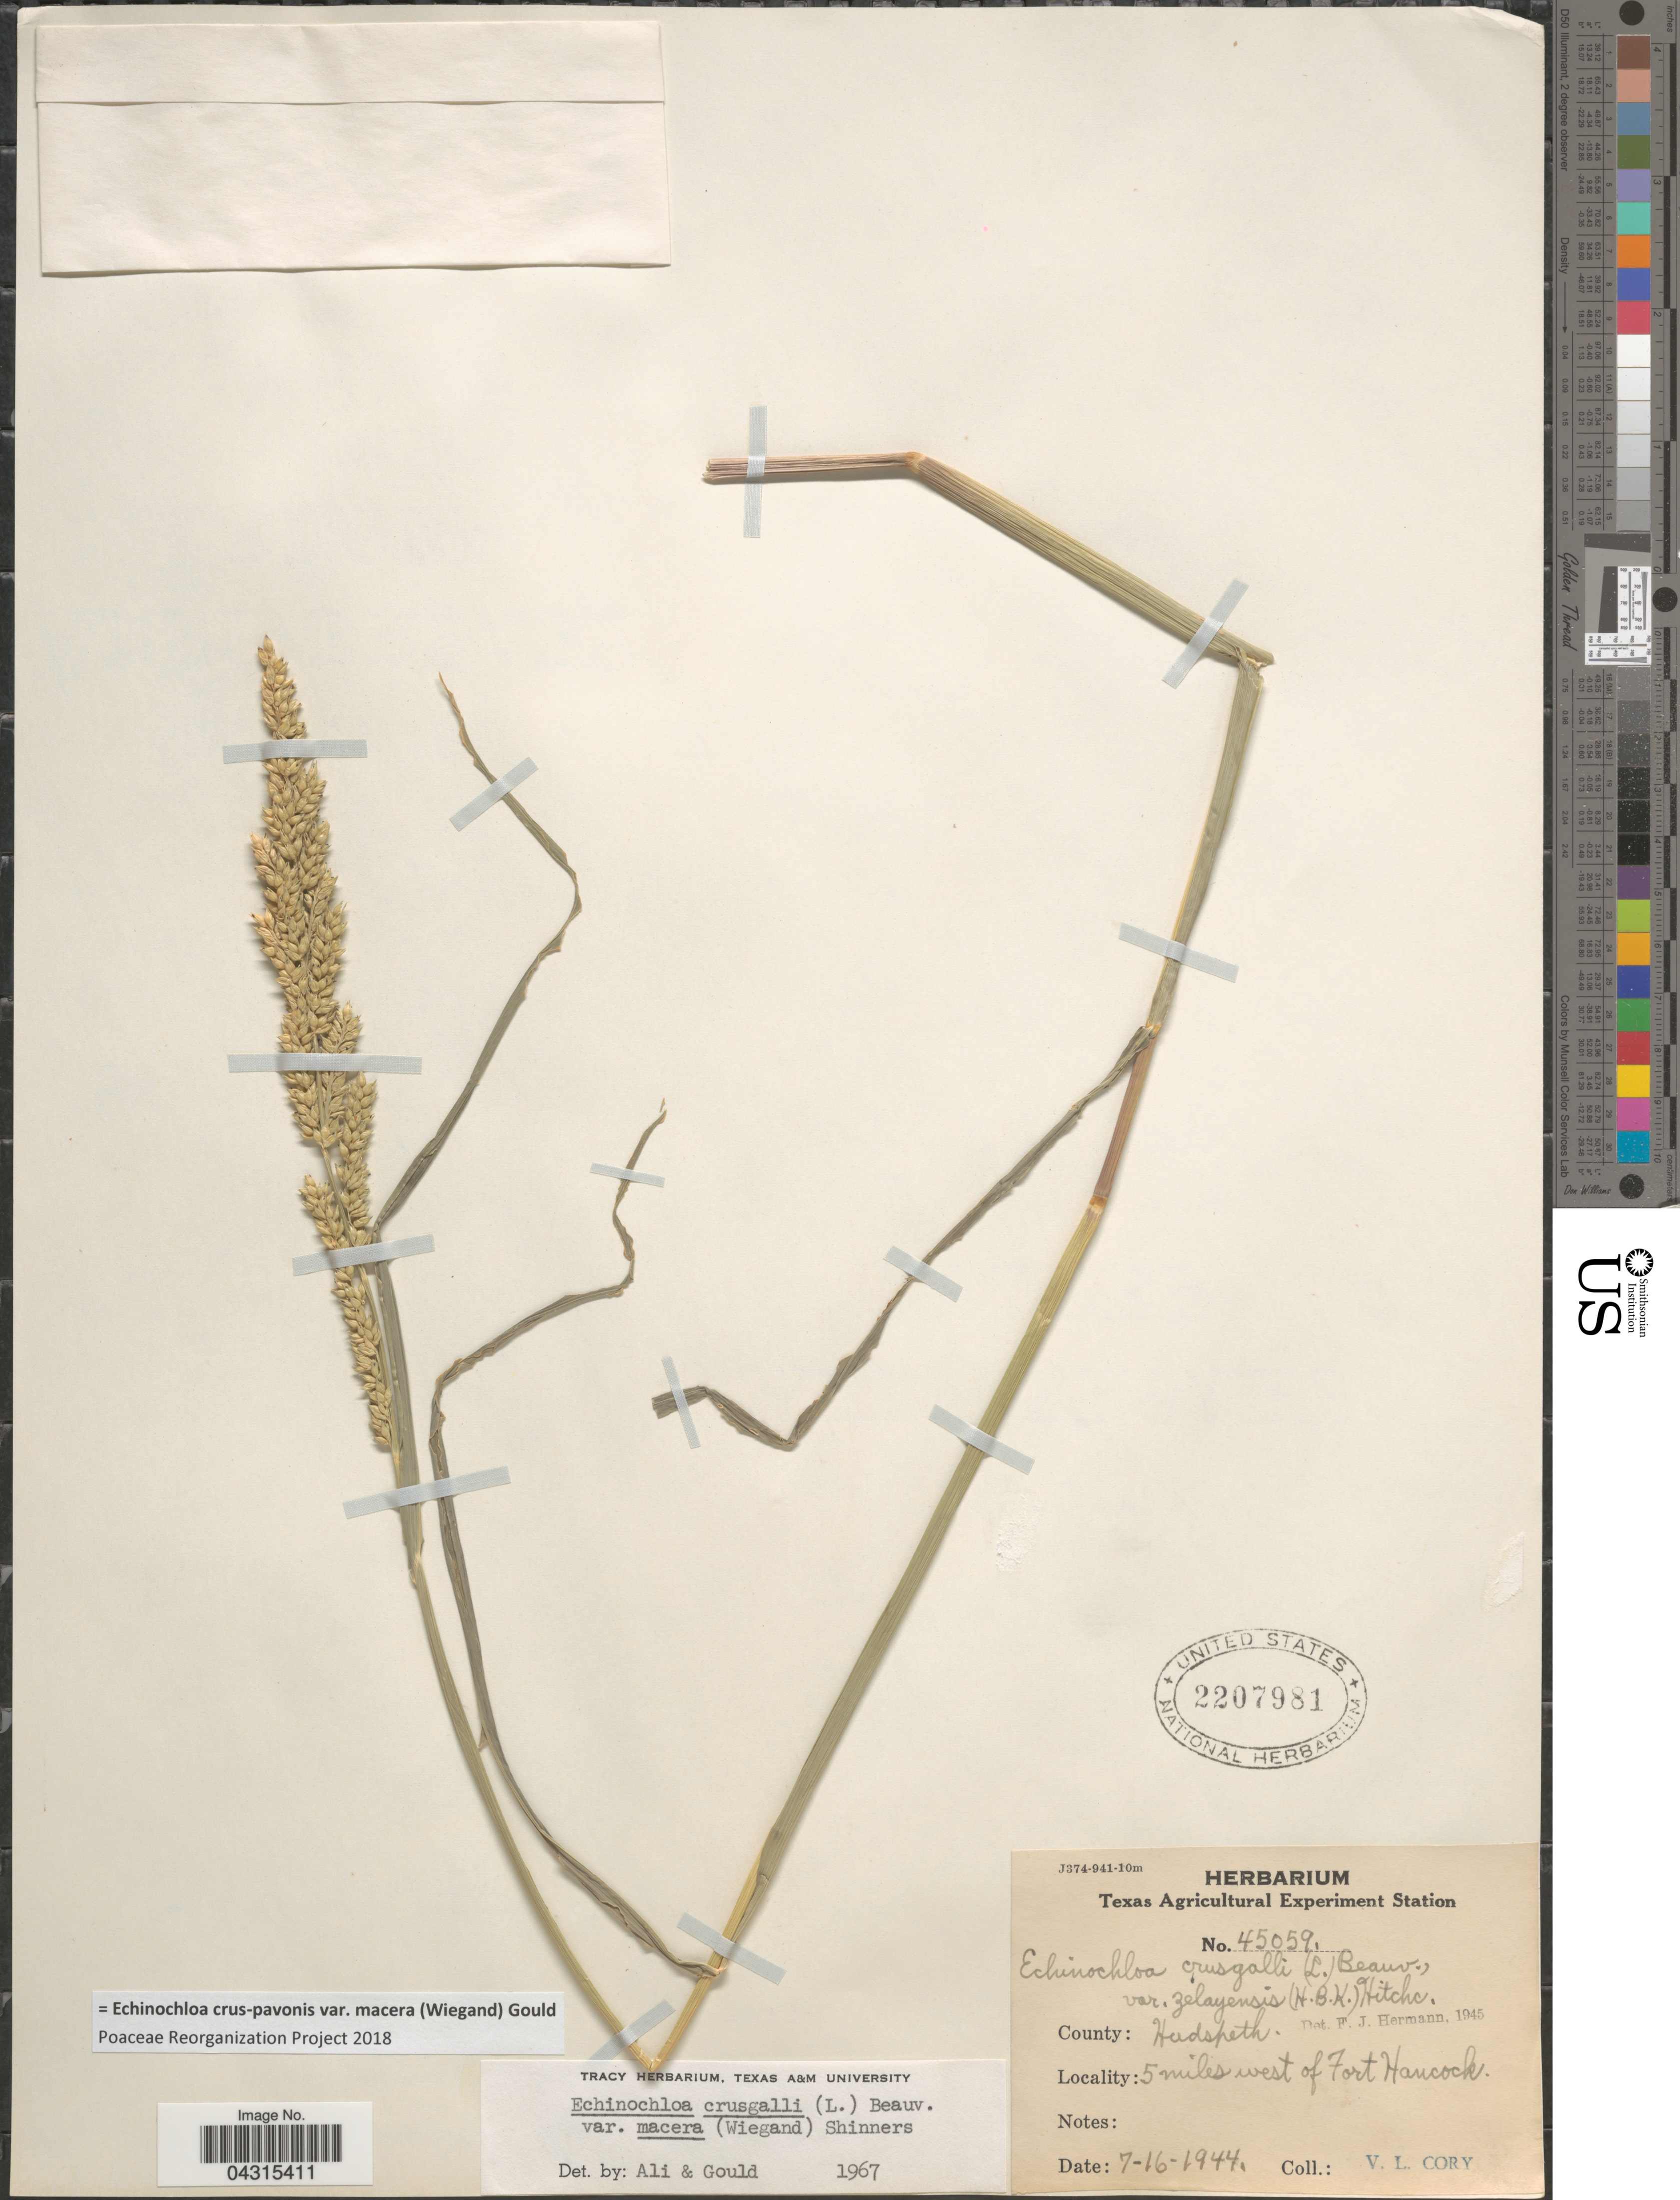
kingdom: Plantae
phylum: Tracheophyta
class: Liliopsida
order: Poales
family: Poaceae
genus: Echinochloa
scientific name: Echinochloa crus-pavonis var. macera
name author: (Wiegand) Gould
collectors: V. Cory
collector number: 45059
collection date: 1944-07-16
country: United States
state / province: Texas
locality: County: Hudspeth. 5 miles west of Fort Hancock.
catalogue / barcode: US 2207981